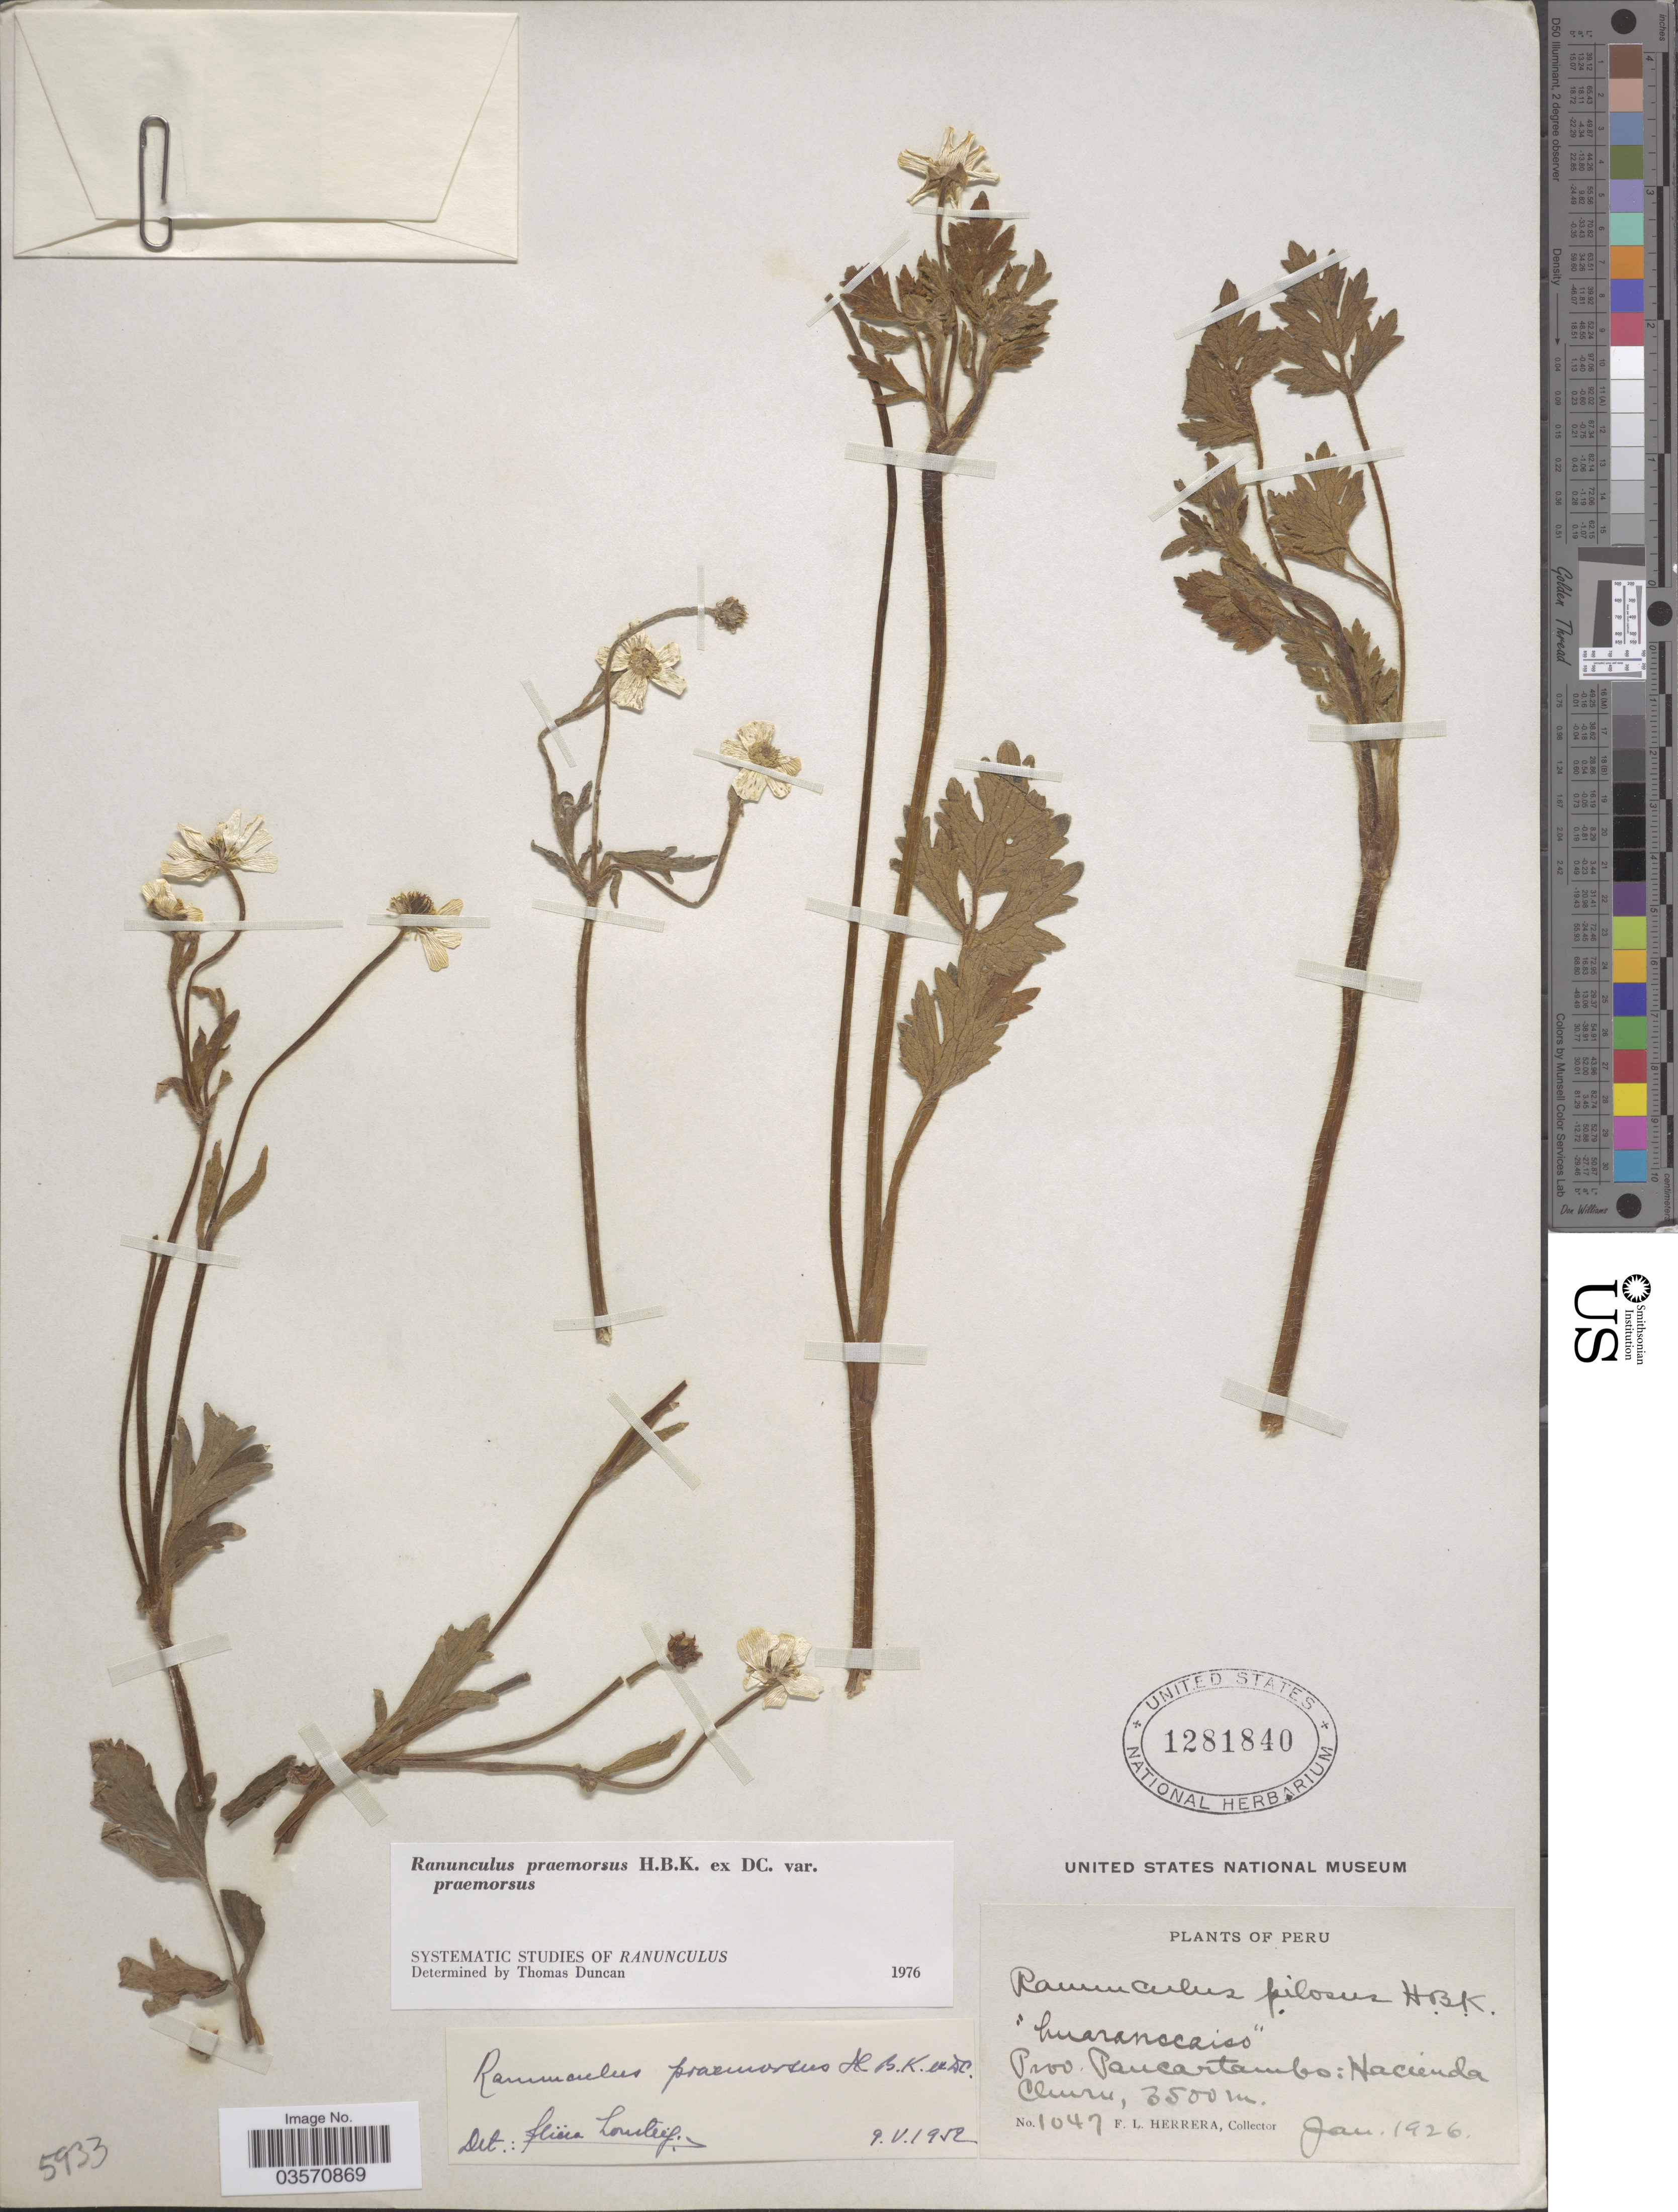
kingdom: Plantae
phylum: Tracheophyta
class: Magnoliopsida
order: Ranunculales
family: Ranunculaceae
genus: Ranunculus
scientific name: Ranunculus praemorsus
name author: Kunth ex DC.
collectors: F. L. Herrera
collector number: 1047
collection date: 1926-01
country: Peru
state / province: Cusco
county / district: Paucartambo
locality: Hacienda Churu.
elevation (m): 3500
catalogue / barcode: US 1281840